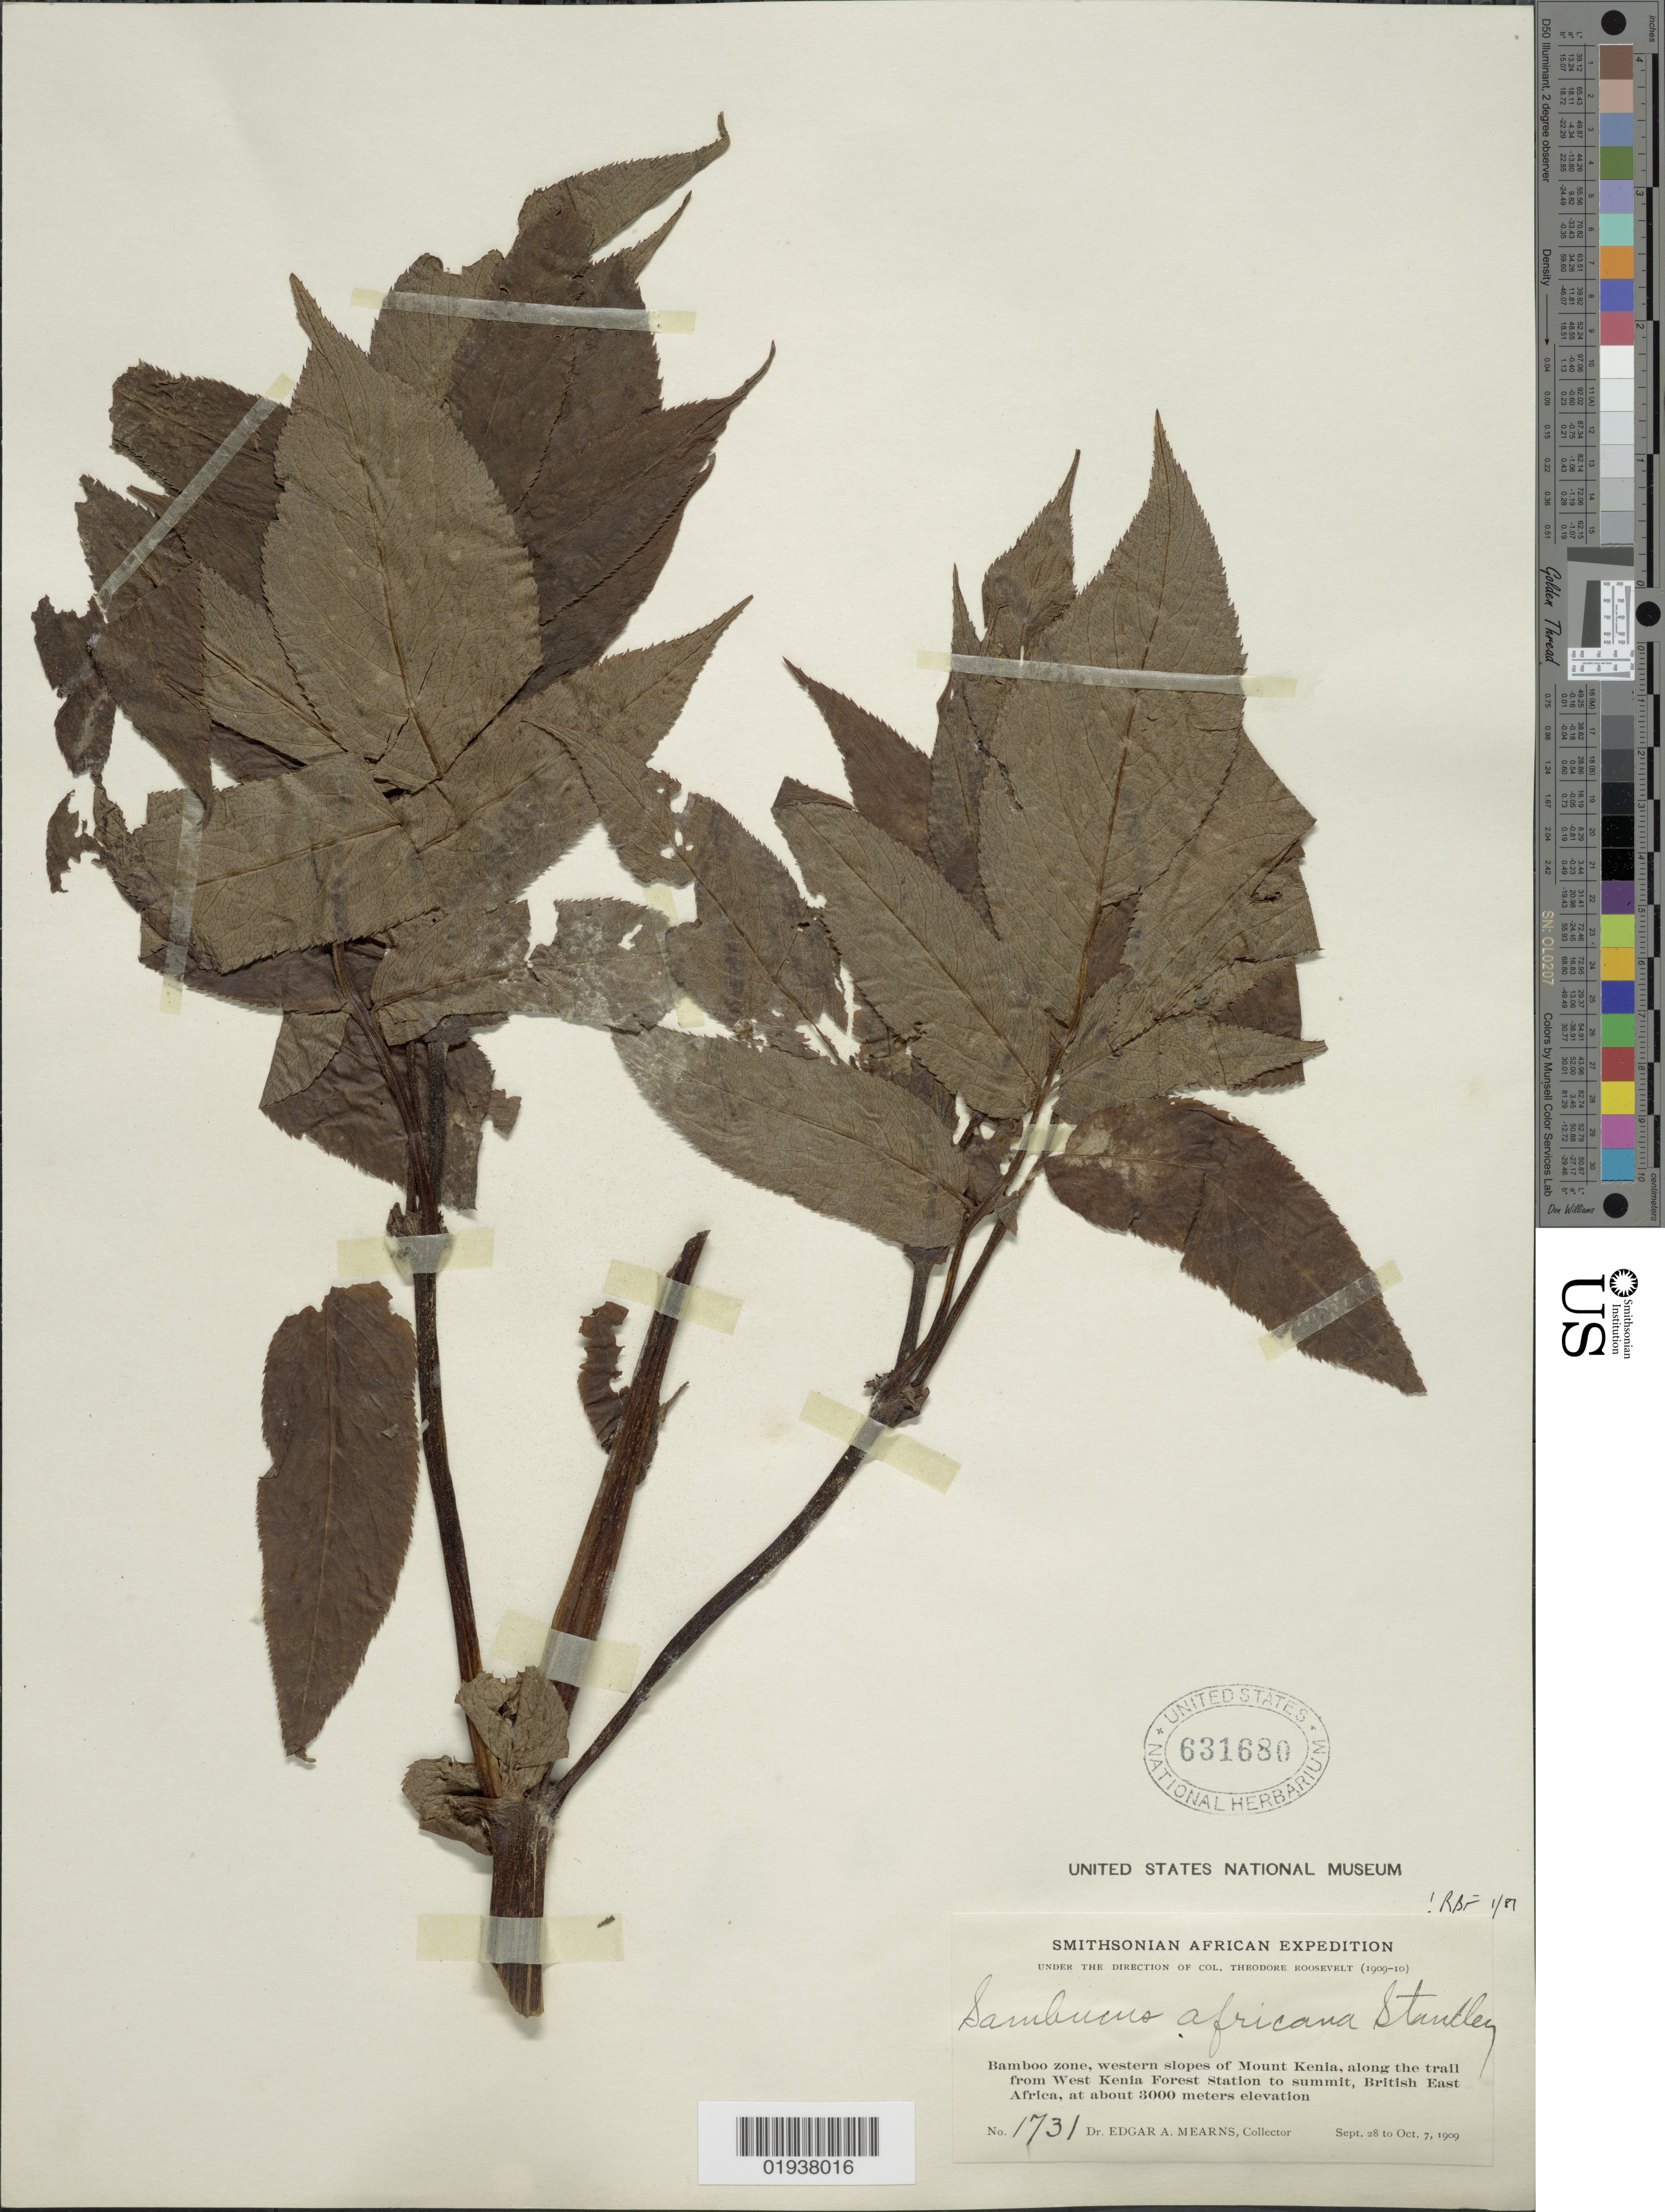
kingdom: Plantae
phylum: Tracheophyta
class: Magnoliopsida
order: Dipsacales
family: Viburnaceae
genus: Sambucus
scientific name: Sambucus ebulus subsp. africana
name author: (Engl.) Bolli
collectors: E. A. Mearns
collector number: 1731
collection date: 1909-09-28/1909-10-07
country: Kenya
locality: Bamboo zone, western slopes of Mount Kenia, along the trail from West Kenia Forest Station to summit, British East Africa.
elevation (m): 3000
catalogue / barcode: US 631680